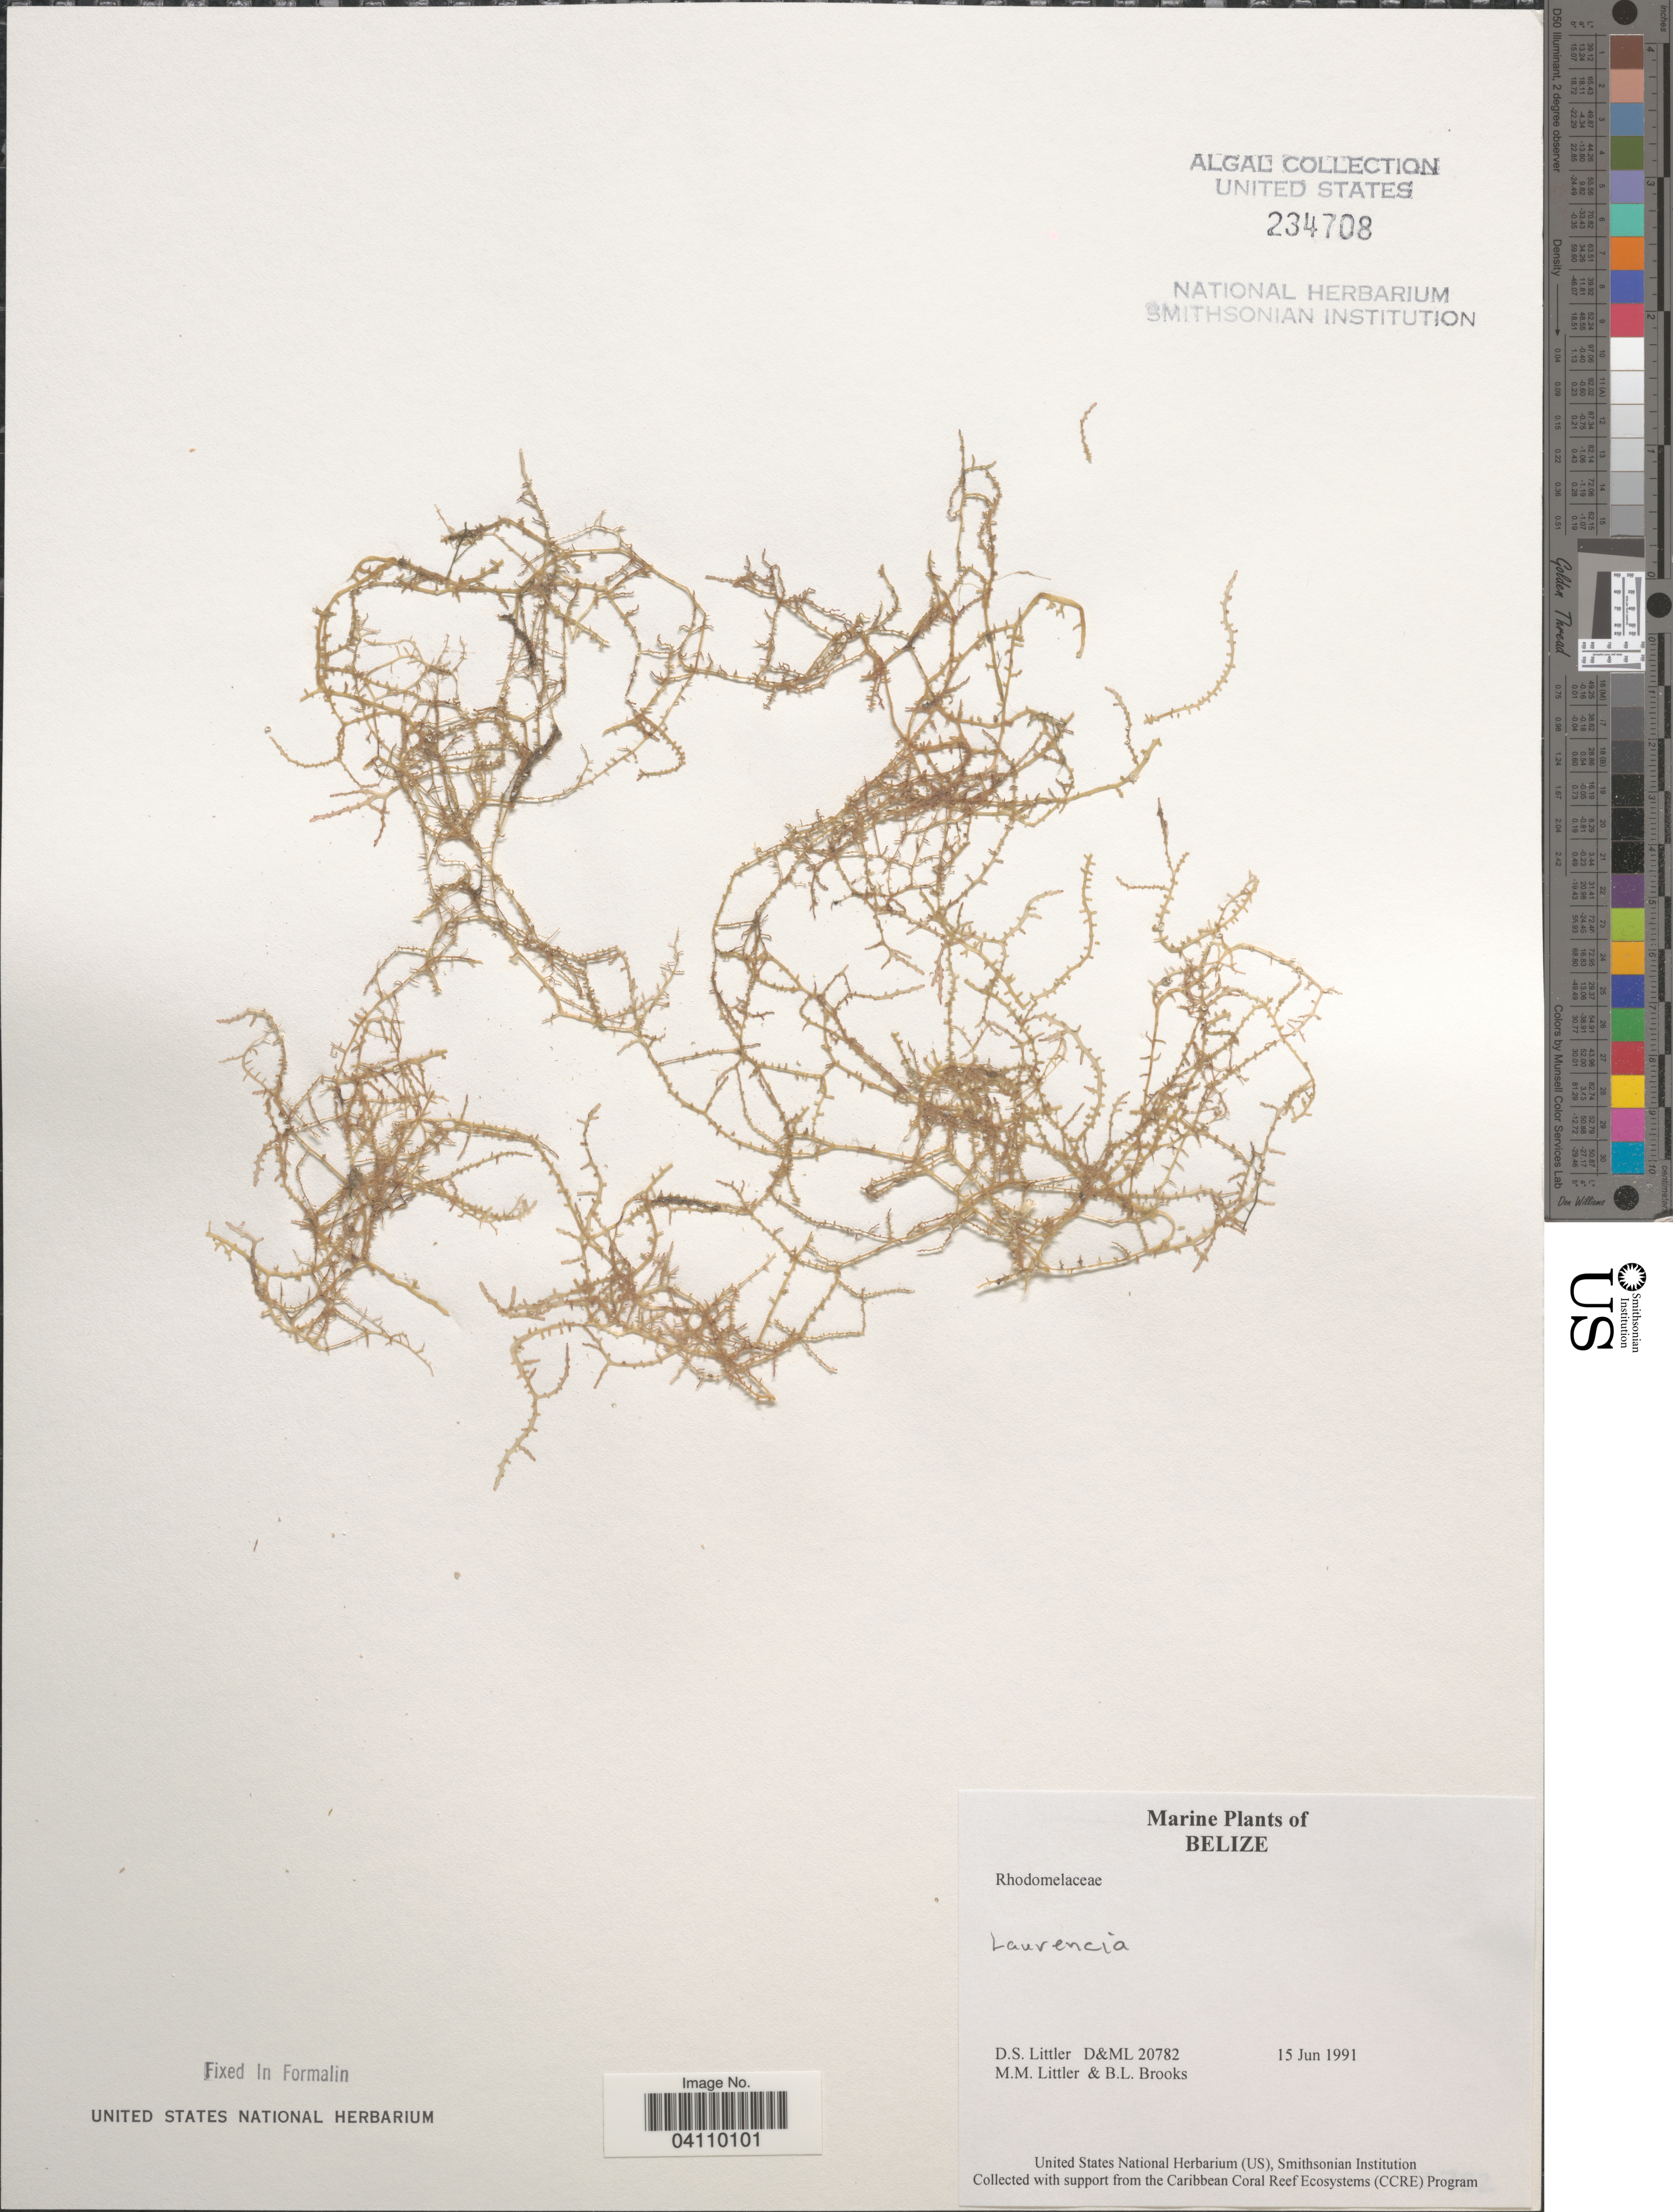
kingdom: Plantae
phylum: Rhodophyta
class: Florideophyceae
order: Ceramiales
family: Rhodomelaceae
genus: Laurencia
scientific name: Laurencia sp.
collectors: D. S. Littler & B. Brooks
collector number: D&ML20782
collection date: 1991-06-15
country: Belize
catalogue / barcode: US 234708